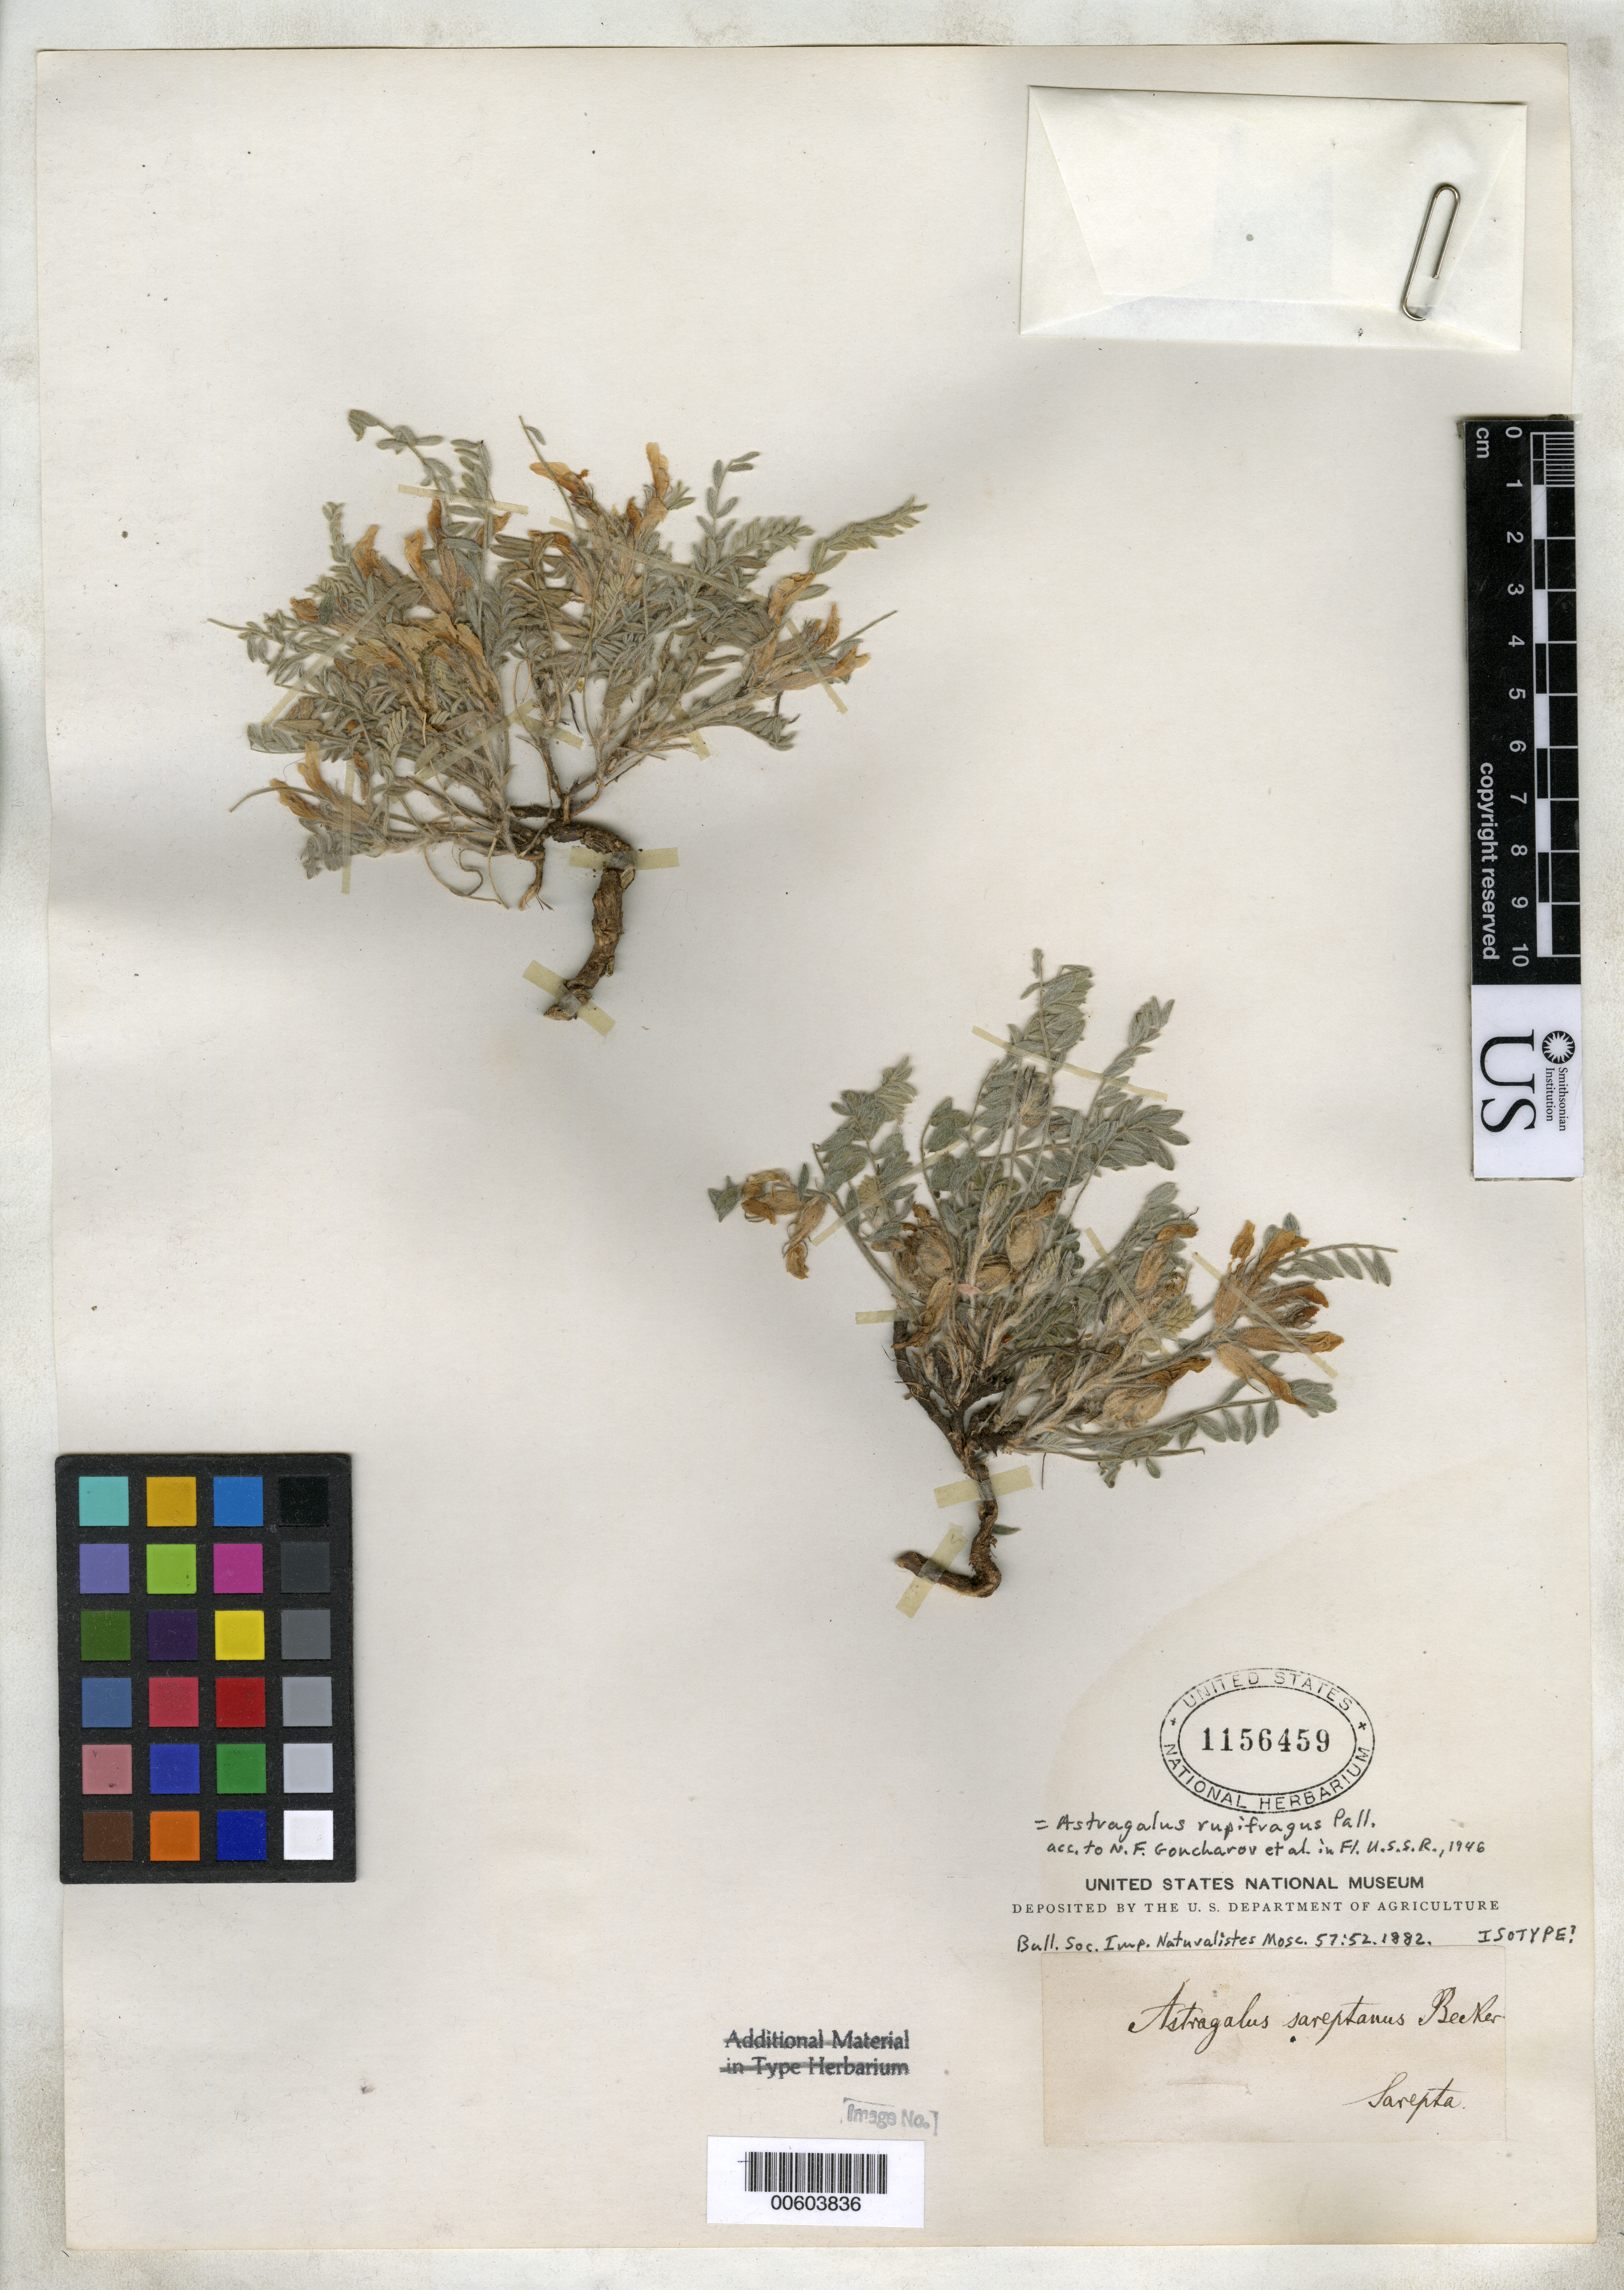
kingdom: Plantae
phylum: Tracheophyta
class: Magnoliopsida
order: Fabales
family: Fabaceae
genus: Astragalus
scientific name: Astragalus sareptanus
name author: A.K. Becker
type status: Possible Isotype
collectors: A. K. Becker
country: Russian Federation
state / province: Volgograd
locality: Sarepta.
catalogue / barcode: US 1156459